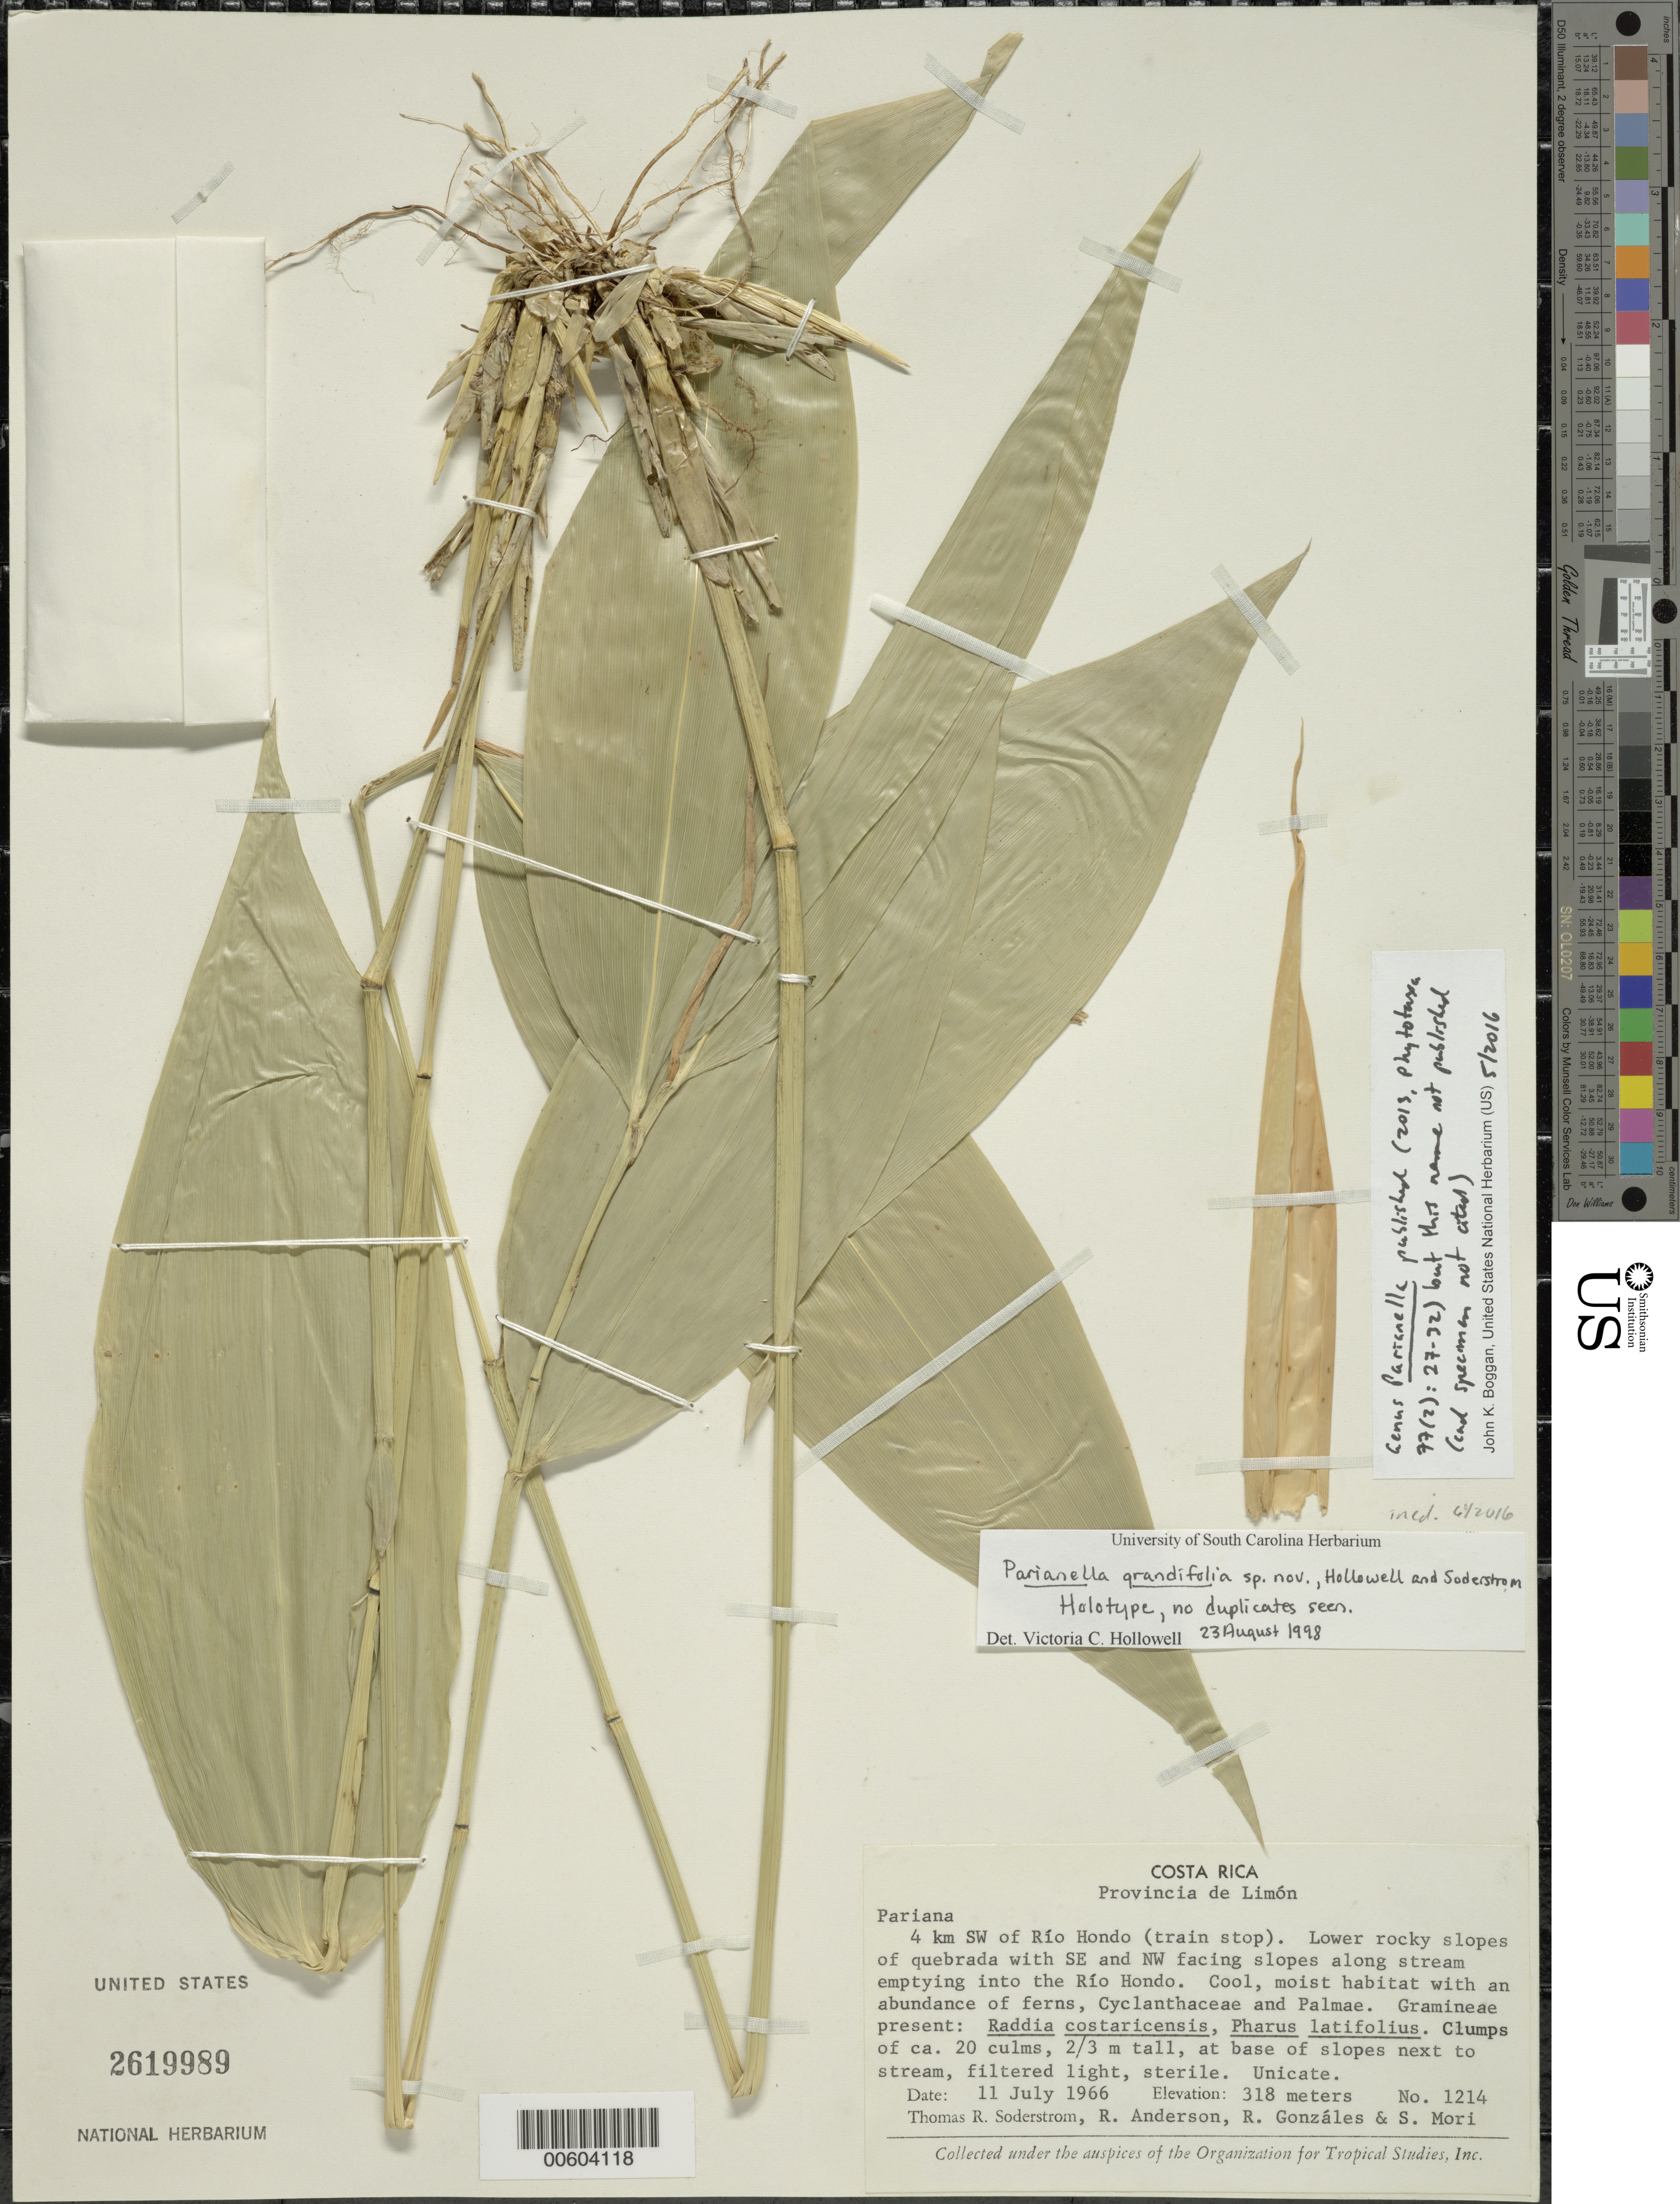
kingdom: Plantae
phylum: Tracheophyta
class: Liliopsida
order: Poales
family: Poaceae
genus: Parianella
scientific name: Parianella sp.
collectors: T. R. Soderstrom, R. Anderson, R. Gonzales & S. Mori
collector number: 1214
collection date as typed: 11 Jul 1966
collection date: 1966-07-11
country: Costa Rica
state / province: Limón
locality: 4 km SW of Rio Hondo, train stop, slopes of quebrada with SE & NW facing slopes along stream emptying the Rio Hondo.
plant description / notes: Specimen annotated by V.C. Hollowell (1998) as holotype of Parianella grandifolia Hollowell & Soderstrom, sp. nov.; genus was published in 2013 (Phytotaxa 77: 27-32) with 2 species but this name was not published and the specimen was not cited under any name. Specimen re-filed in main herbarium as Parianella sp. indet., June 2016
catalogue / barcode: US 2619989